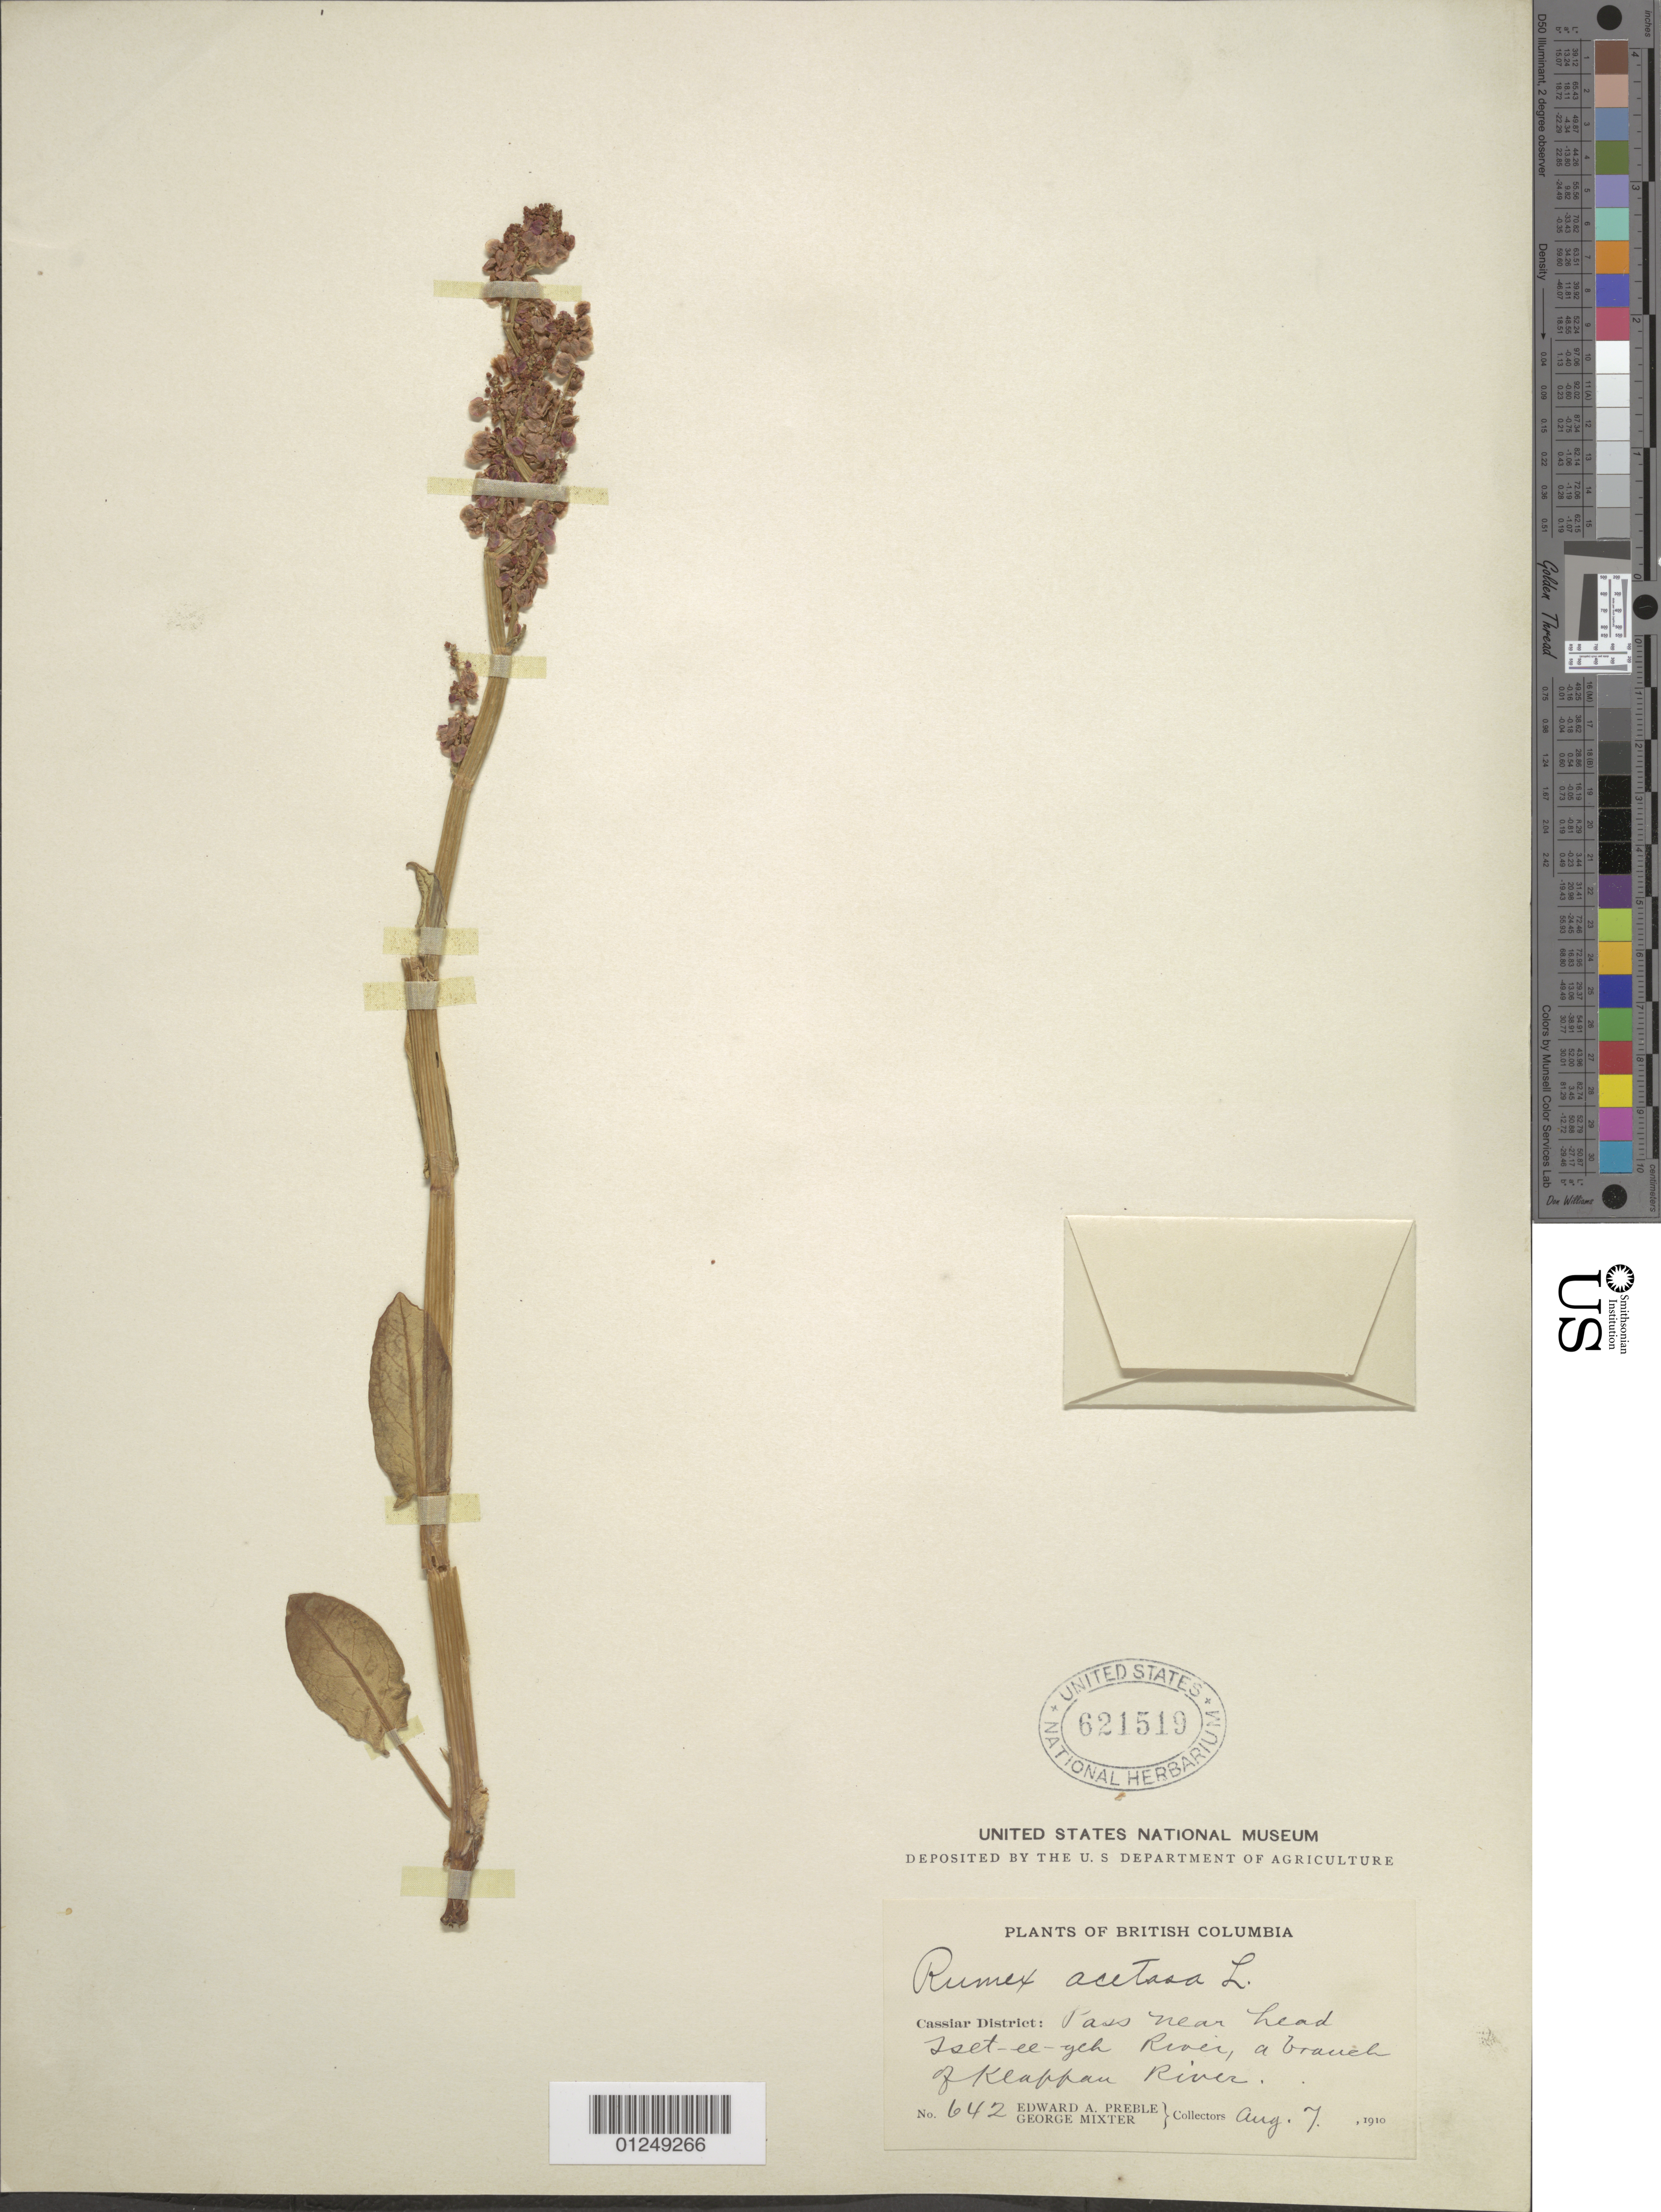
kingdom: Plantae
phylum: Tracheophyta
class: Magnoliopsida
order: Caryophyllales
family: Polygonaceae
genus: Rumex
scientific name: Rumex acetosa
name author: L.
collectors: E. Preble & G. Mixter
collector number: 642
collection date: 1910-08-07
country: Canada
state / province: British Columbia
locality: Cassiar District: Pass near head Iset-ee-yeh River, a branch of Klappan River.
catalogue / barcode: US 621519